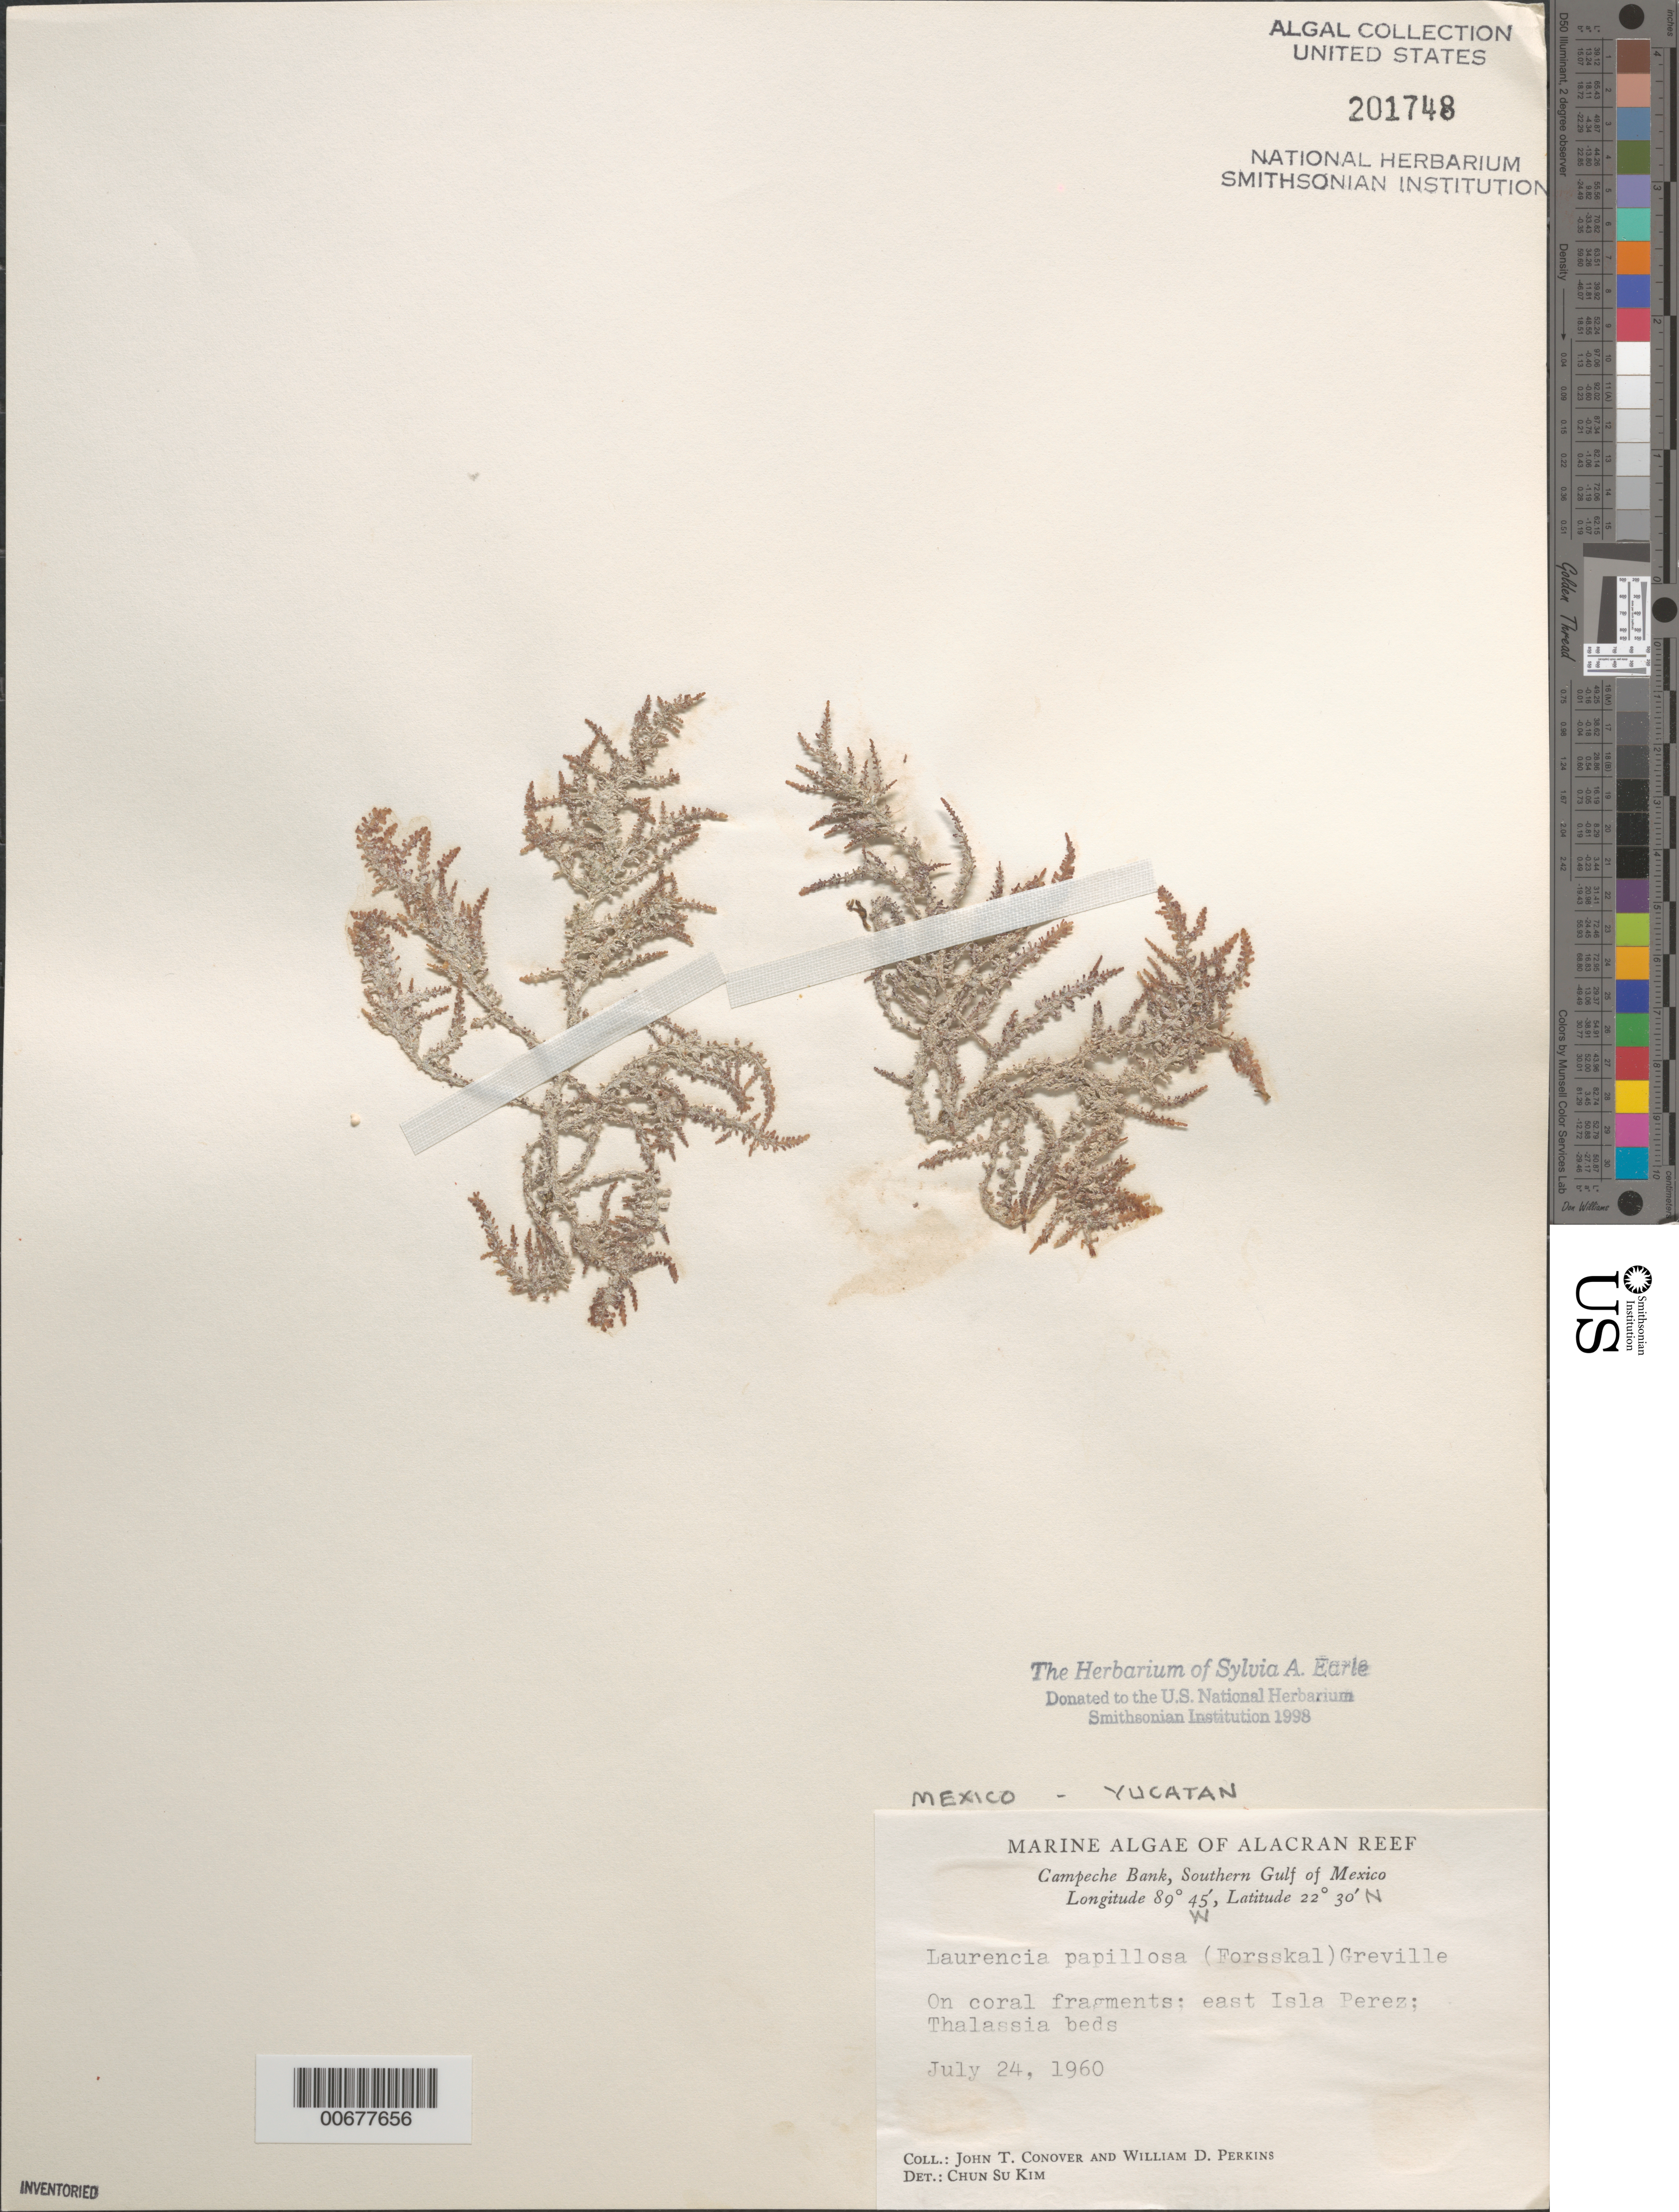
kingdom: Plantae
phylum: Rhodophyta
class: Florideophyceae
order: Ceramiales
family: Rhodomelaceae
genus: Palisada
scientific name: Palisada perforata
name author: (Bory) K.W. Nam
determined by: Algae name updating Project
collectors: J. T. Conover & W. D. Perkins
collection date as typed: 24 Jul 1960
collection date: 1960-07-24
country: Mexico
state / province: Yucatan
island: Isla Perez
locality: Alacran Reef, Campeche Bank, southern Gulf of Mexico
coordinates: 22 30' N, 84 45' W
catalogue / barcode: US 201748